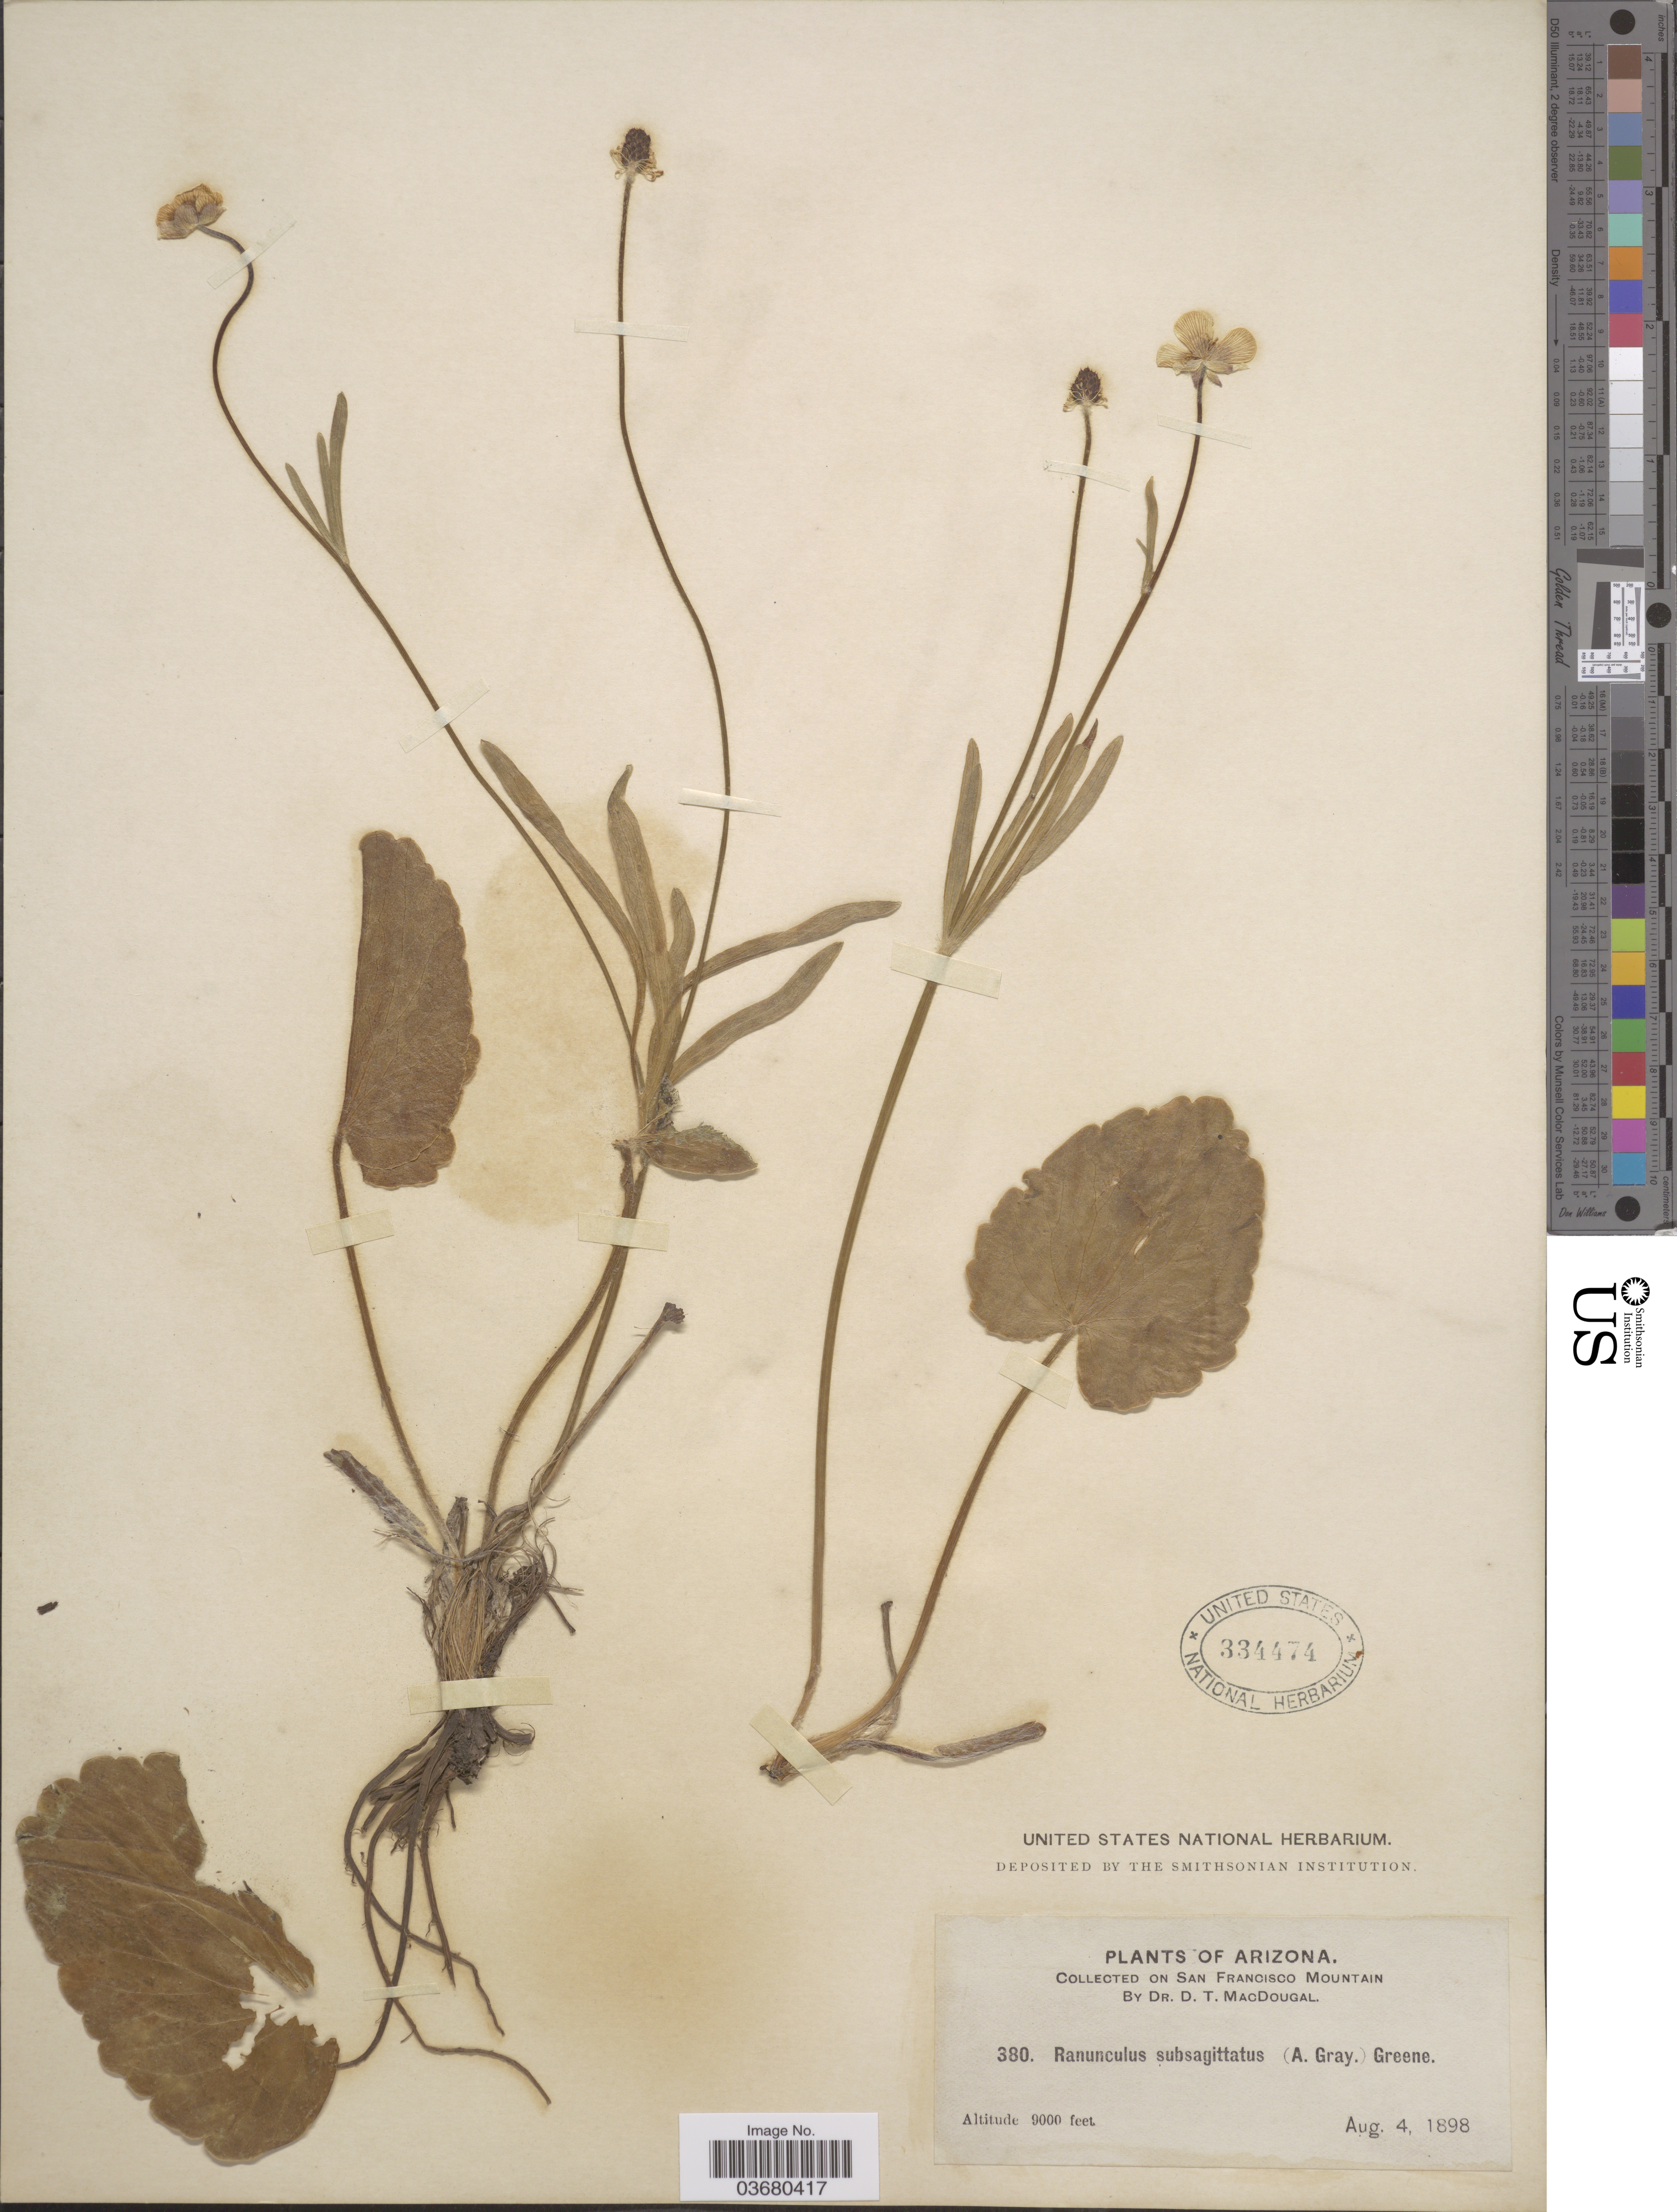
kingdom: Plantae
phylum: Tracheophyta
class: Magnoliopsida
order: Ranunculales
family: Ranunculaceae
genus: Ranunculus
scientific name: Ranunculus cardiophyllus var. subsagittatus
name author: (A. Gray) L.D. Benson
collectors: D. T. MacDougal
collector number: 380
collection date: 1898-08-04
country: United States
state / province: Arizona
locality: San Francisco Mountain.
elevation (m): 2743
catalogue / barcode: US 334474